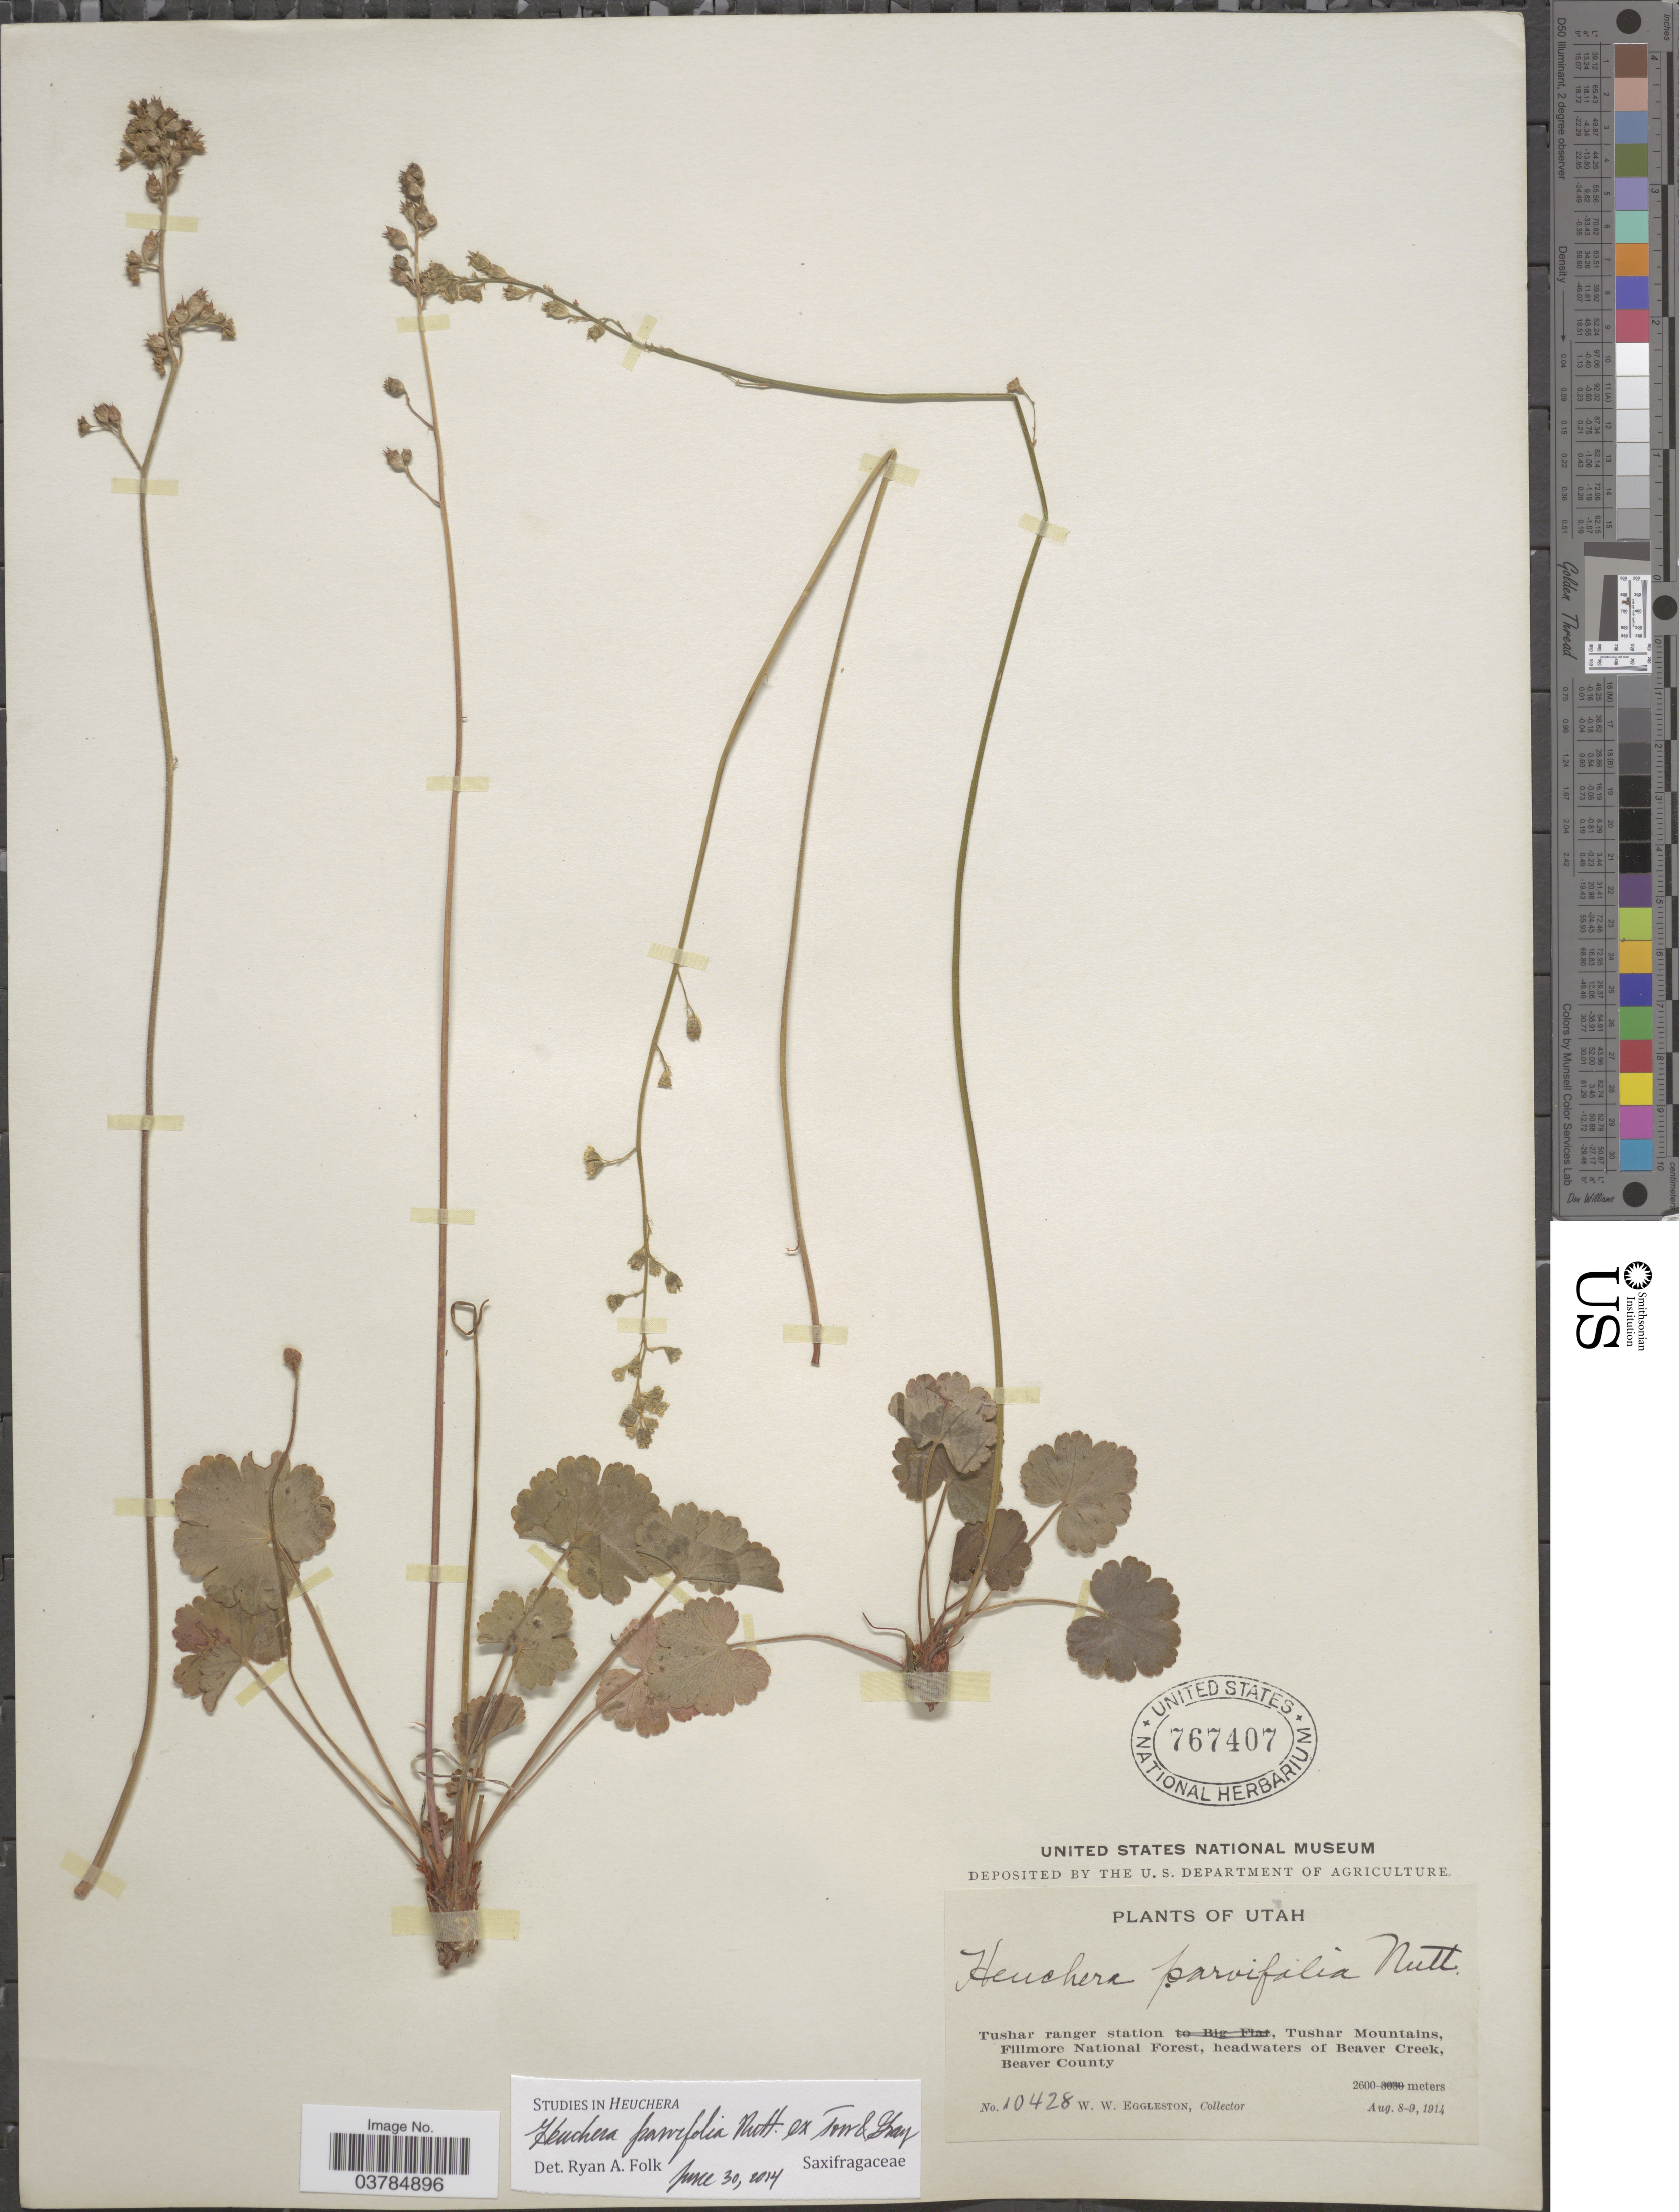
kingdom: Plantae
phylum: Tracheophyta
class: Magnoliopsida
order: Saxifragales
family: Saxifragaceae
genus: Heuchera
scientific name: Heuchera parvifolia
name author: Nutt.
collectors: W. W. Eggleston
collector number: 10428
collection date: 1914-08-08/1914-08-09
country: United States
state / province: Utah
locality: Tushar ranger station, Tushar Mountains, Fillmore National Forest, headwaters of Beaver Creek. Beaver County.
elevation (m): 2600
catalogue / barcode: US 767407